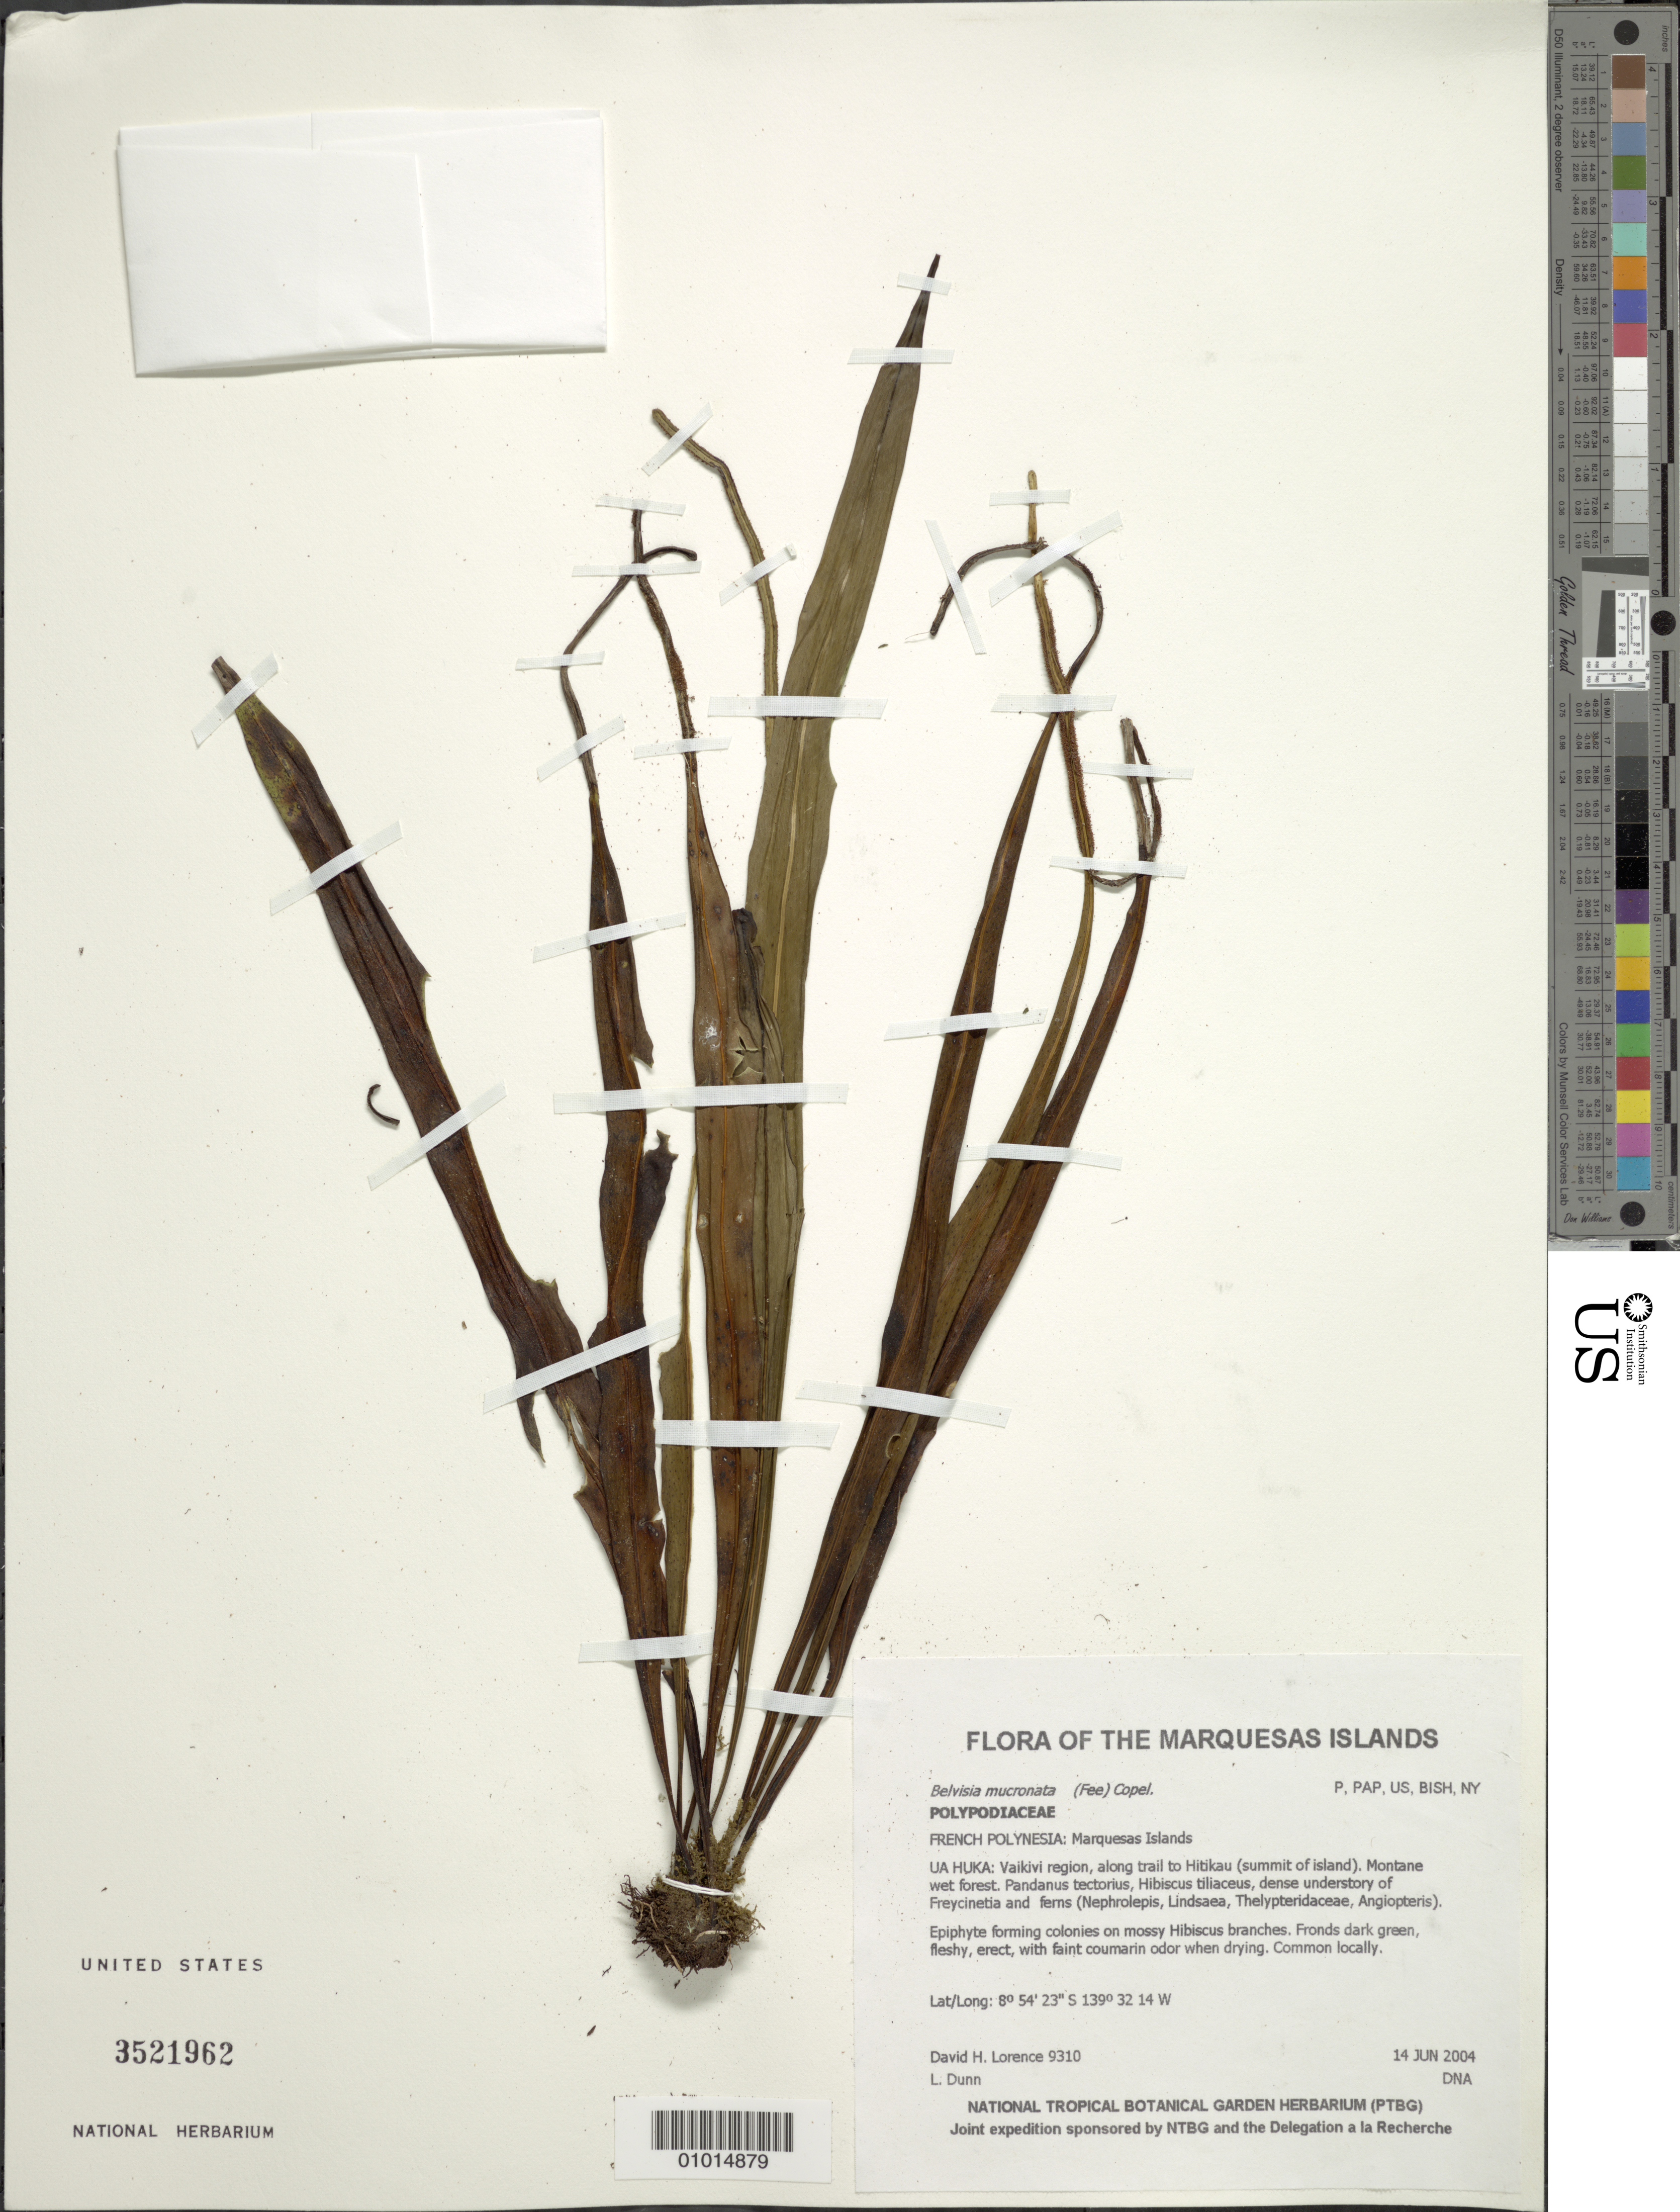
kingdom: Plantae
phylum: Tracheophyta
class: Polypodiopsida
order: Polypodiales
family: Polypodiaceae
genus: Lepisorus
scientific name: Lepisorus mucronatus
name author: (Fée) Li S. Wang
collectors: D. Lorence & L. Dunn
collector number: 9310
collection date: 2004-06-14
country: French Polynesia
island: Ua Huka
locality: Vaikivi region, along trail to Hitikau (summit of island)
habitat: Montane wet forest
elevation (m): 520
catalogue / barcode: US 3521962